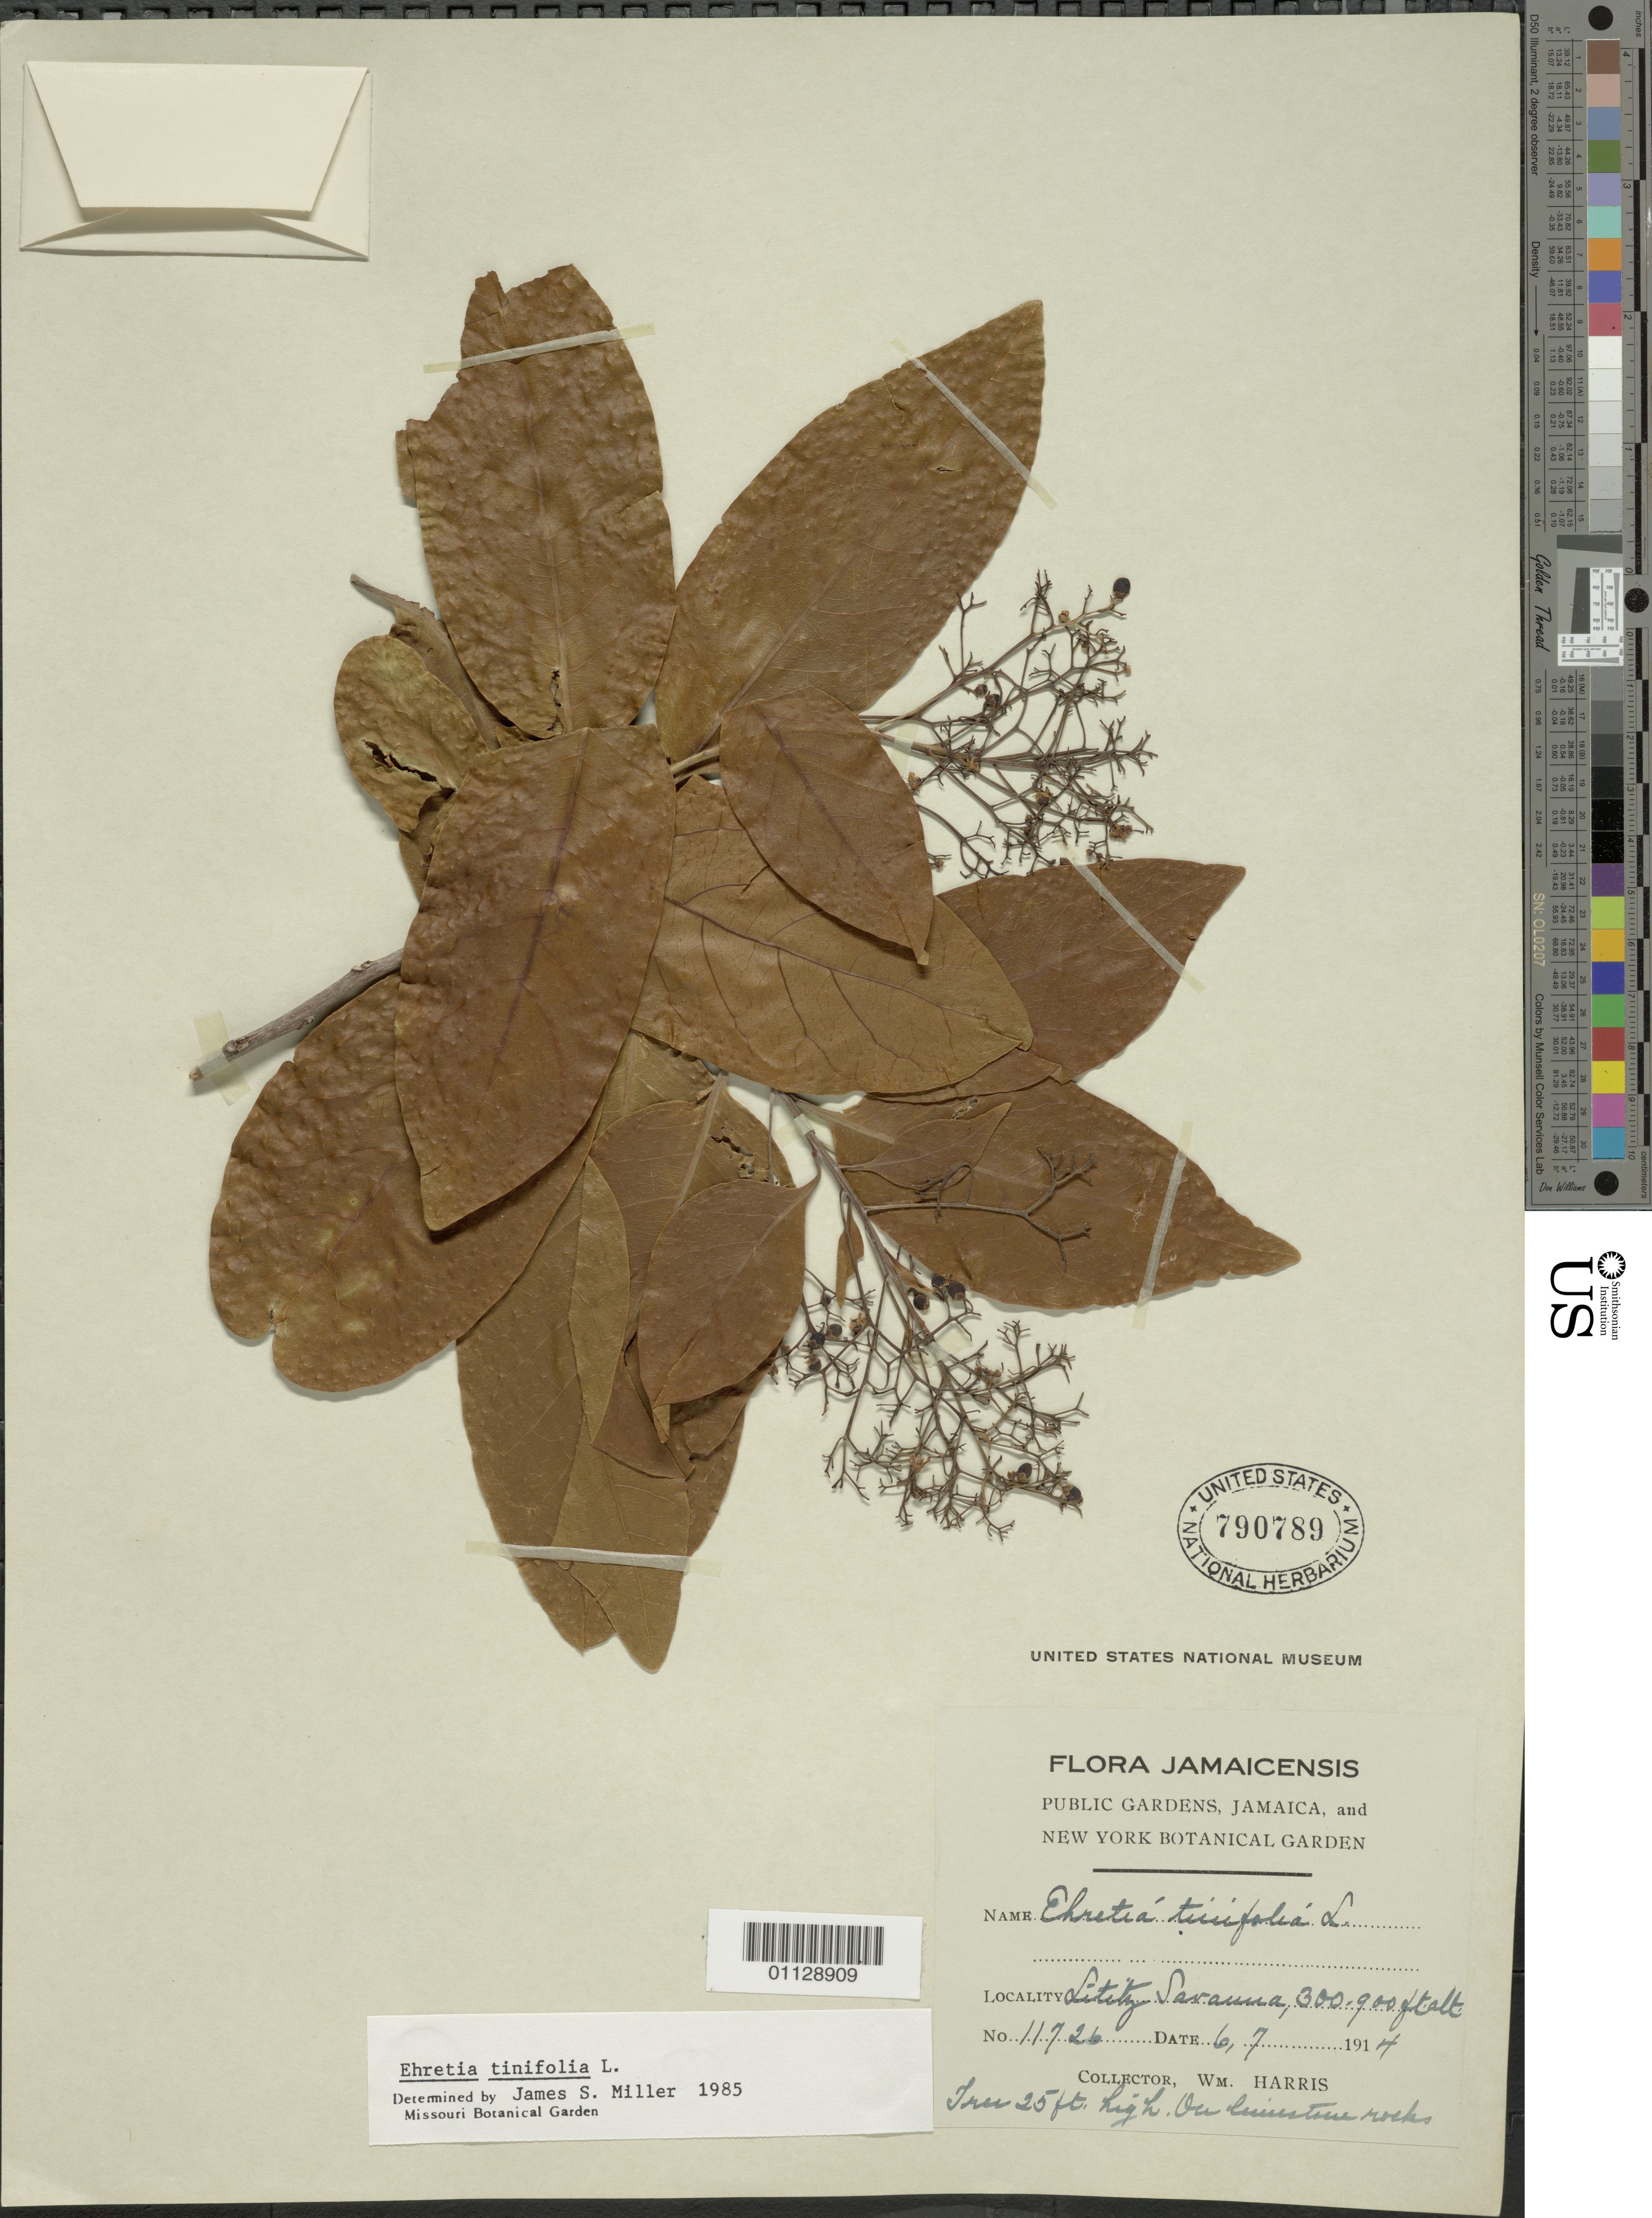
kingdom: Plantae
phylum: Tracheophyta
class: Magnoliopsida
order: Boraginales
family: Ehretiaceae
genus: Ehretia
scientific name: Ehretia tinifolia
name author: L.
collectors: W. Harris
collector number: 11726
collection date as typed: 06 Jul 1914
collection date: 1914-07-06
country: Jamaica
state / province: Clarendon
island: Jamaica I.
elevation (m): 91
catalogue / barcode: US 790789